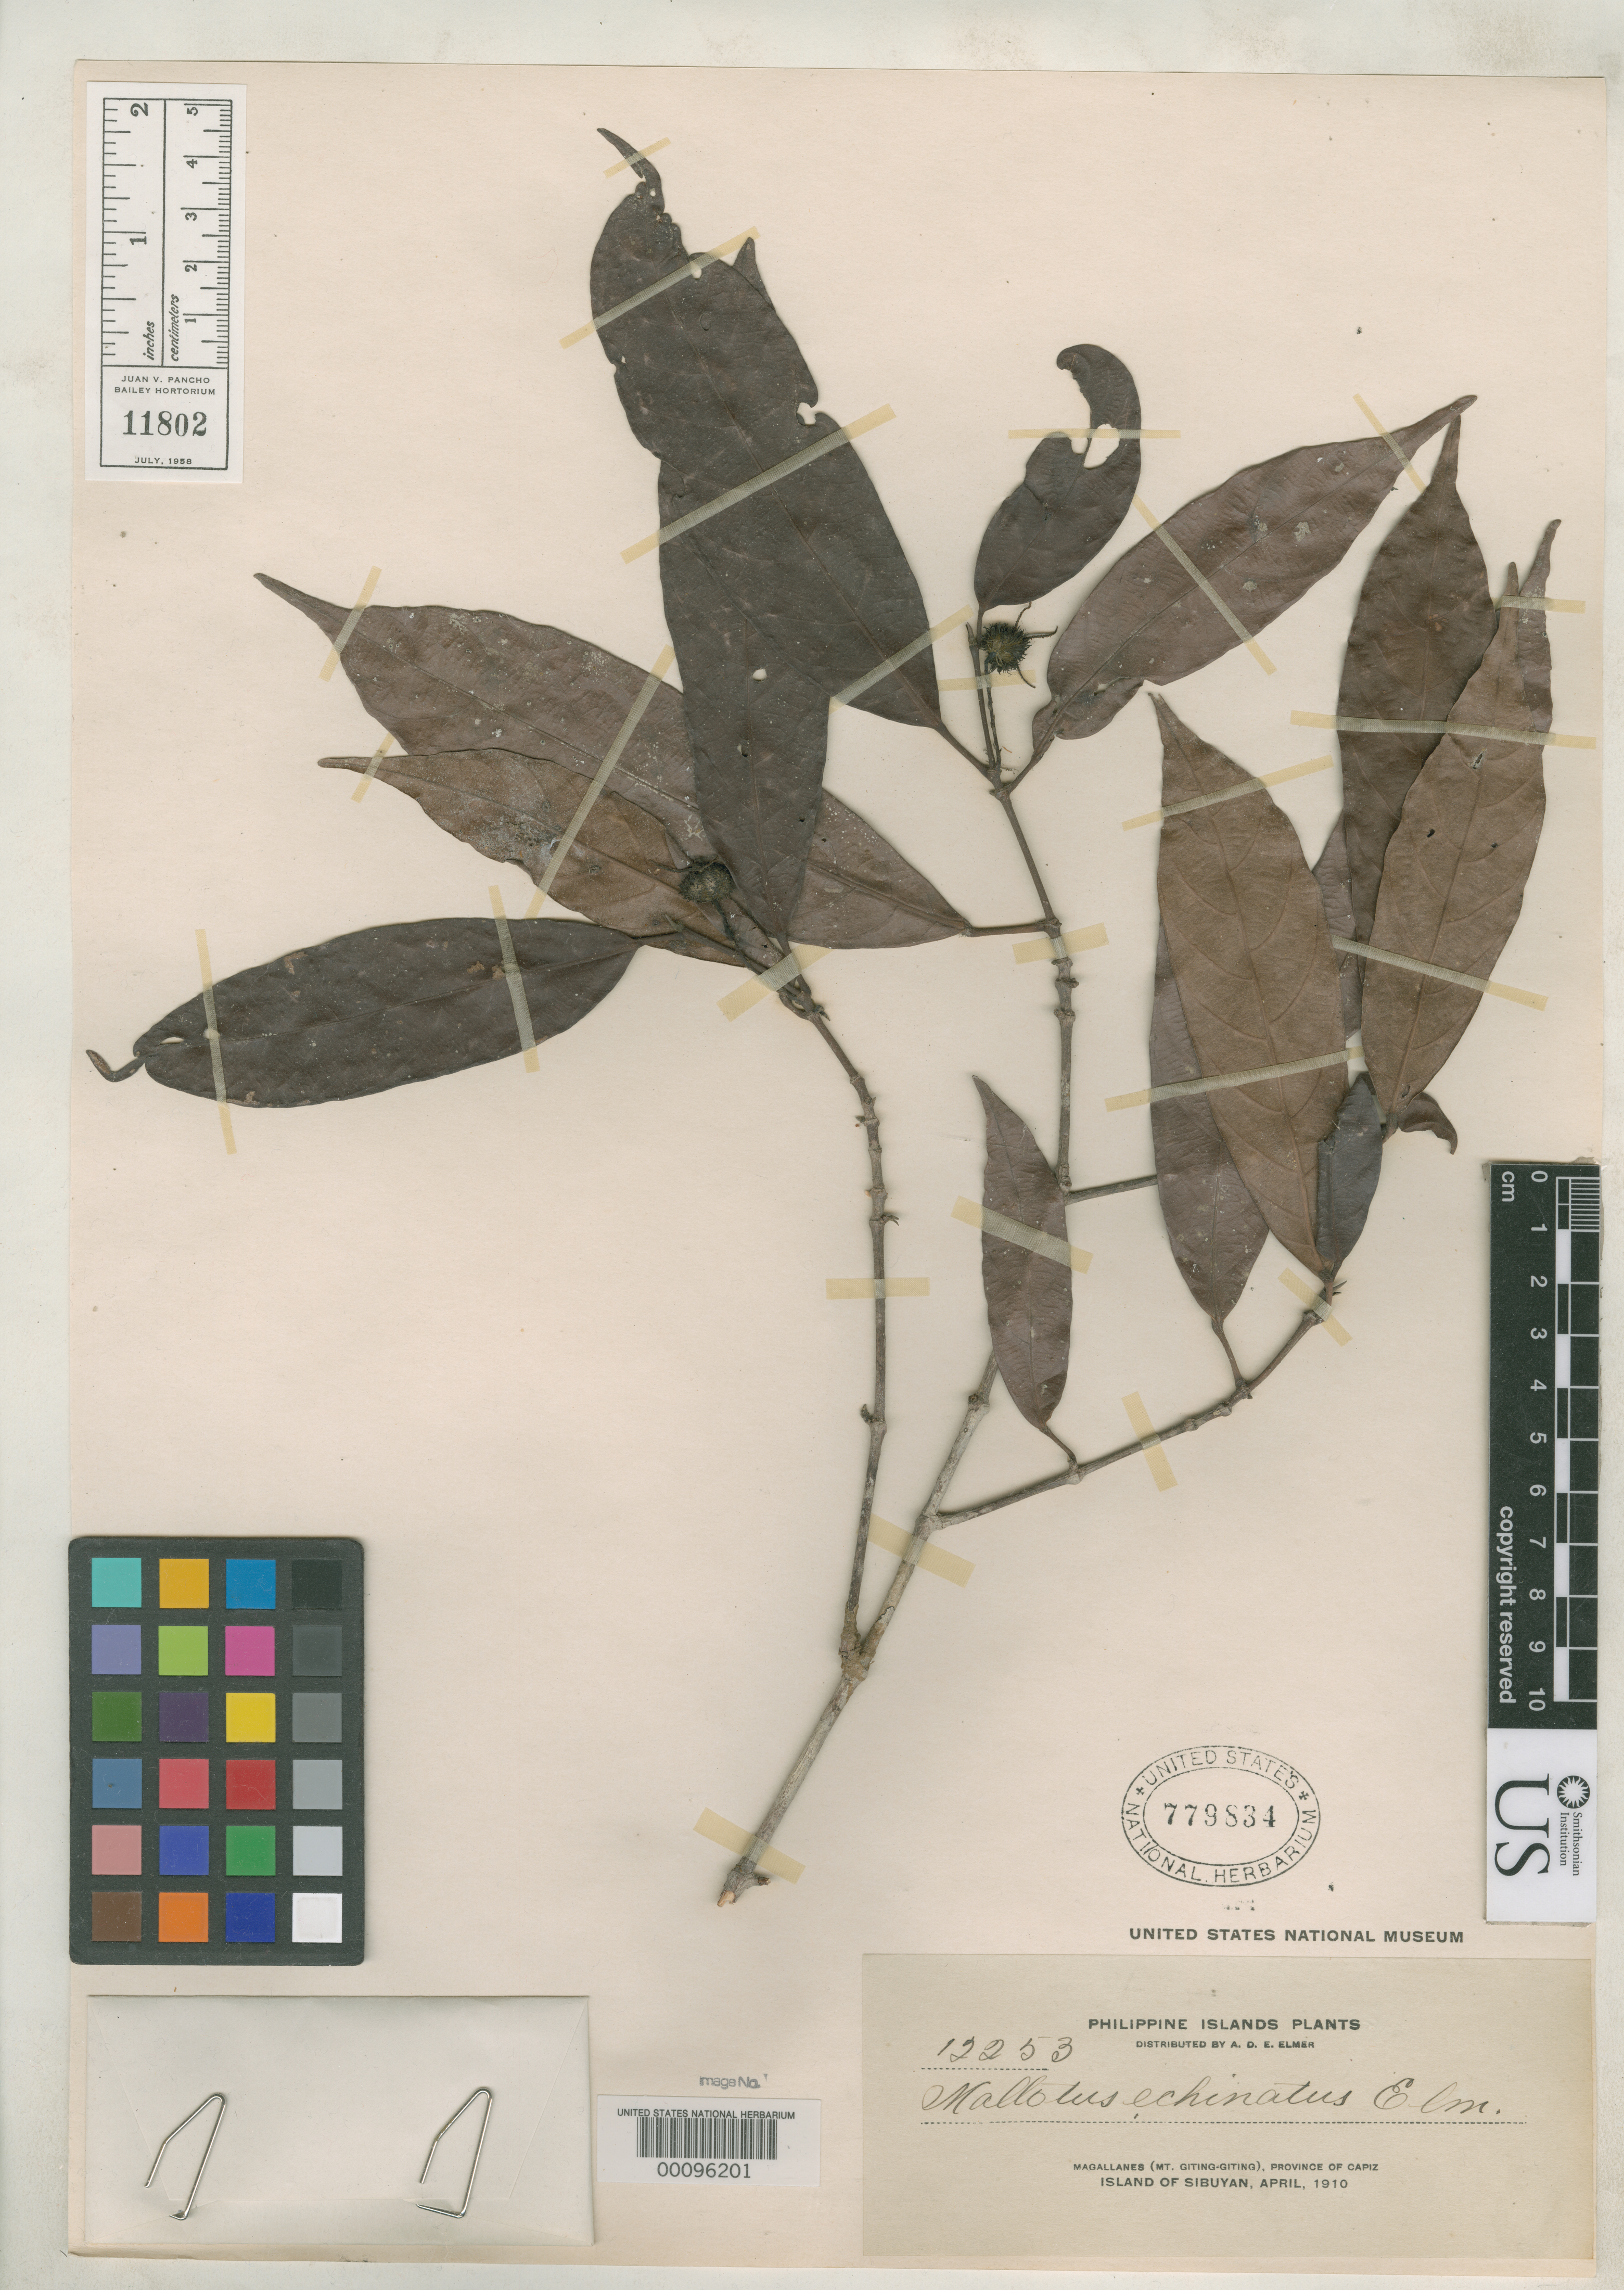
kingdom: Plantae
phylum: Tracheophyta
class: Magnoliopsida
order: Malpighiales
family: Euphorbiaceae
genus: Mallotus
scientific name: Mallotus echinatus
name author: Elmer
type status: Isotype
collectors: A. D. E. Elmer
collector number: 12253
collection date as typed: Apr 1910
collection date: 1910-04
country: Philippines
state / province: Mimaropa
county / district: Romblon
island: Sibuyan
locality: Magallanes (Mt. Giting-Giting), Province of Capiz, Island of Sibuyan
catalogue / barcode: US 779834